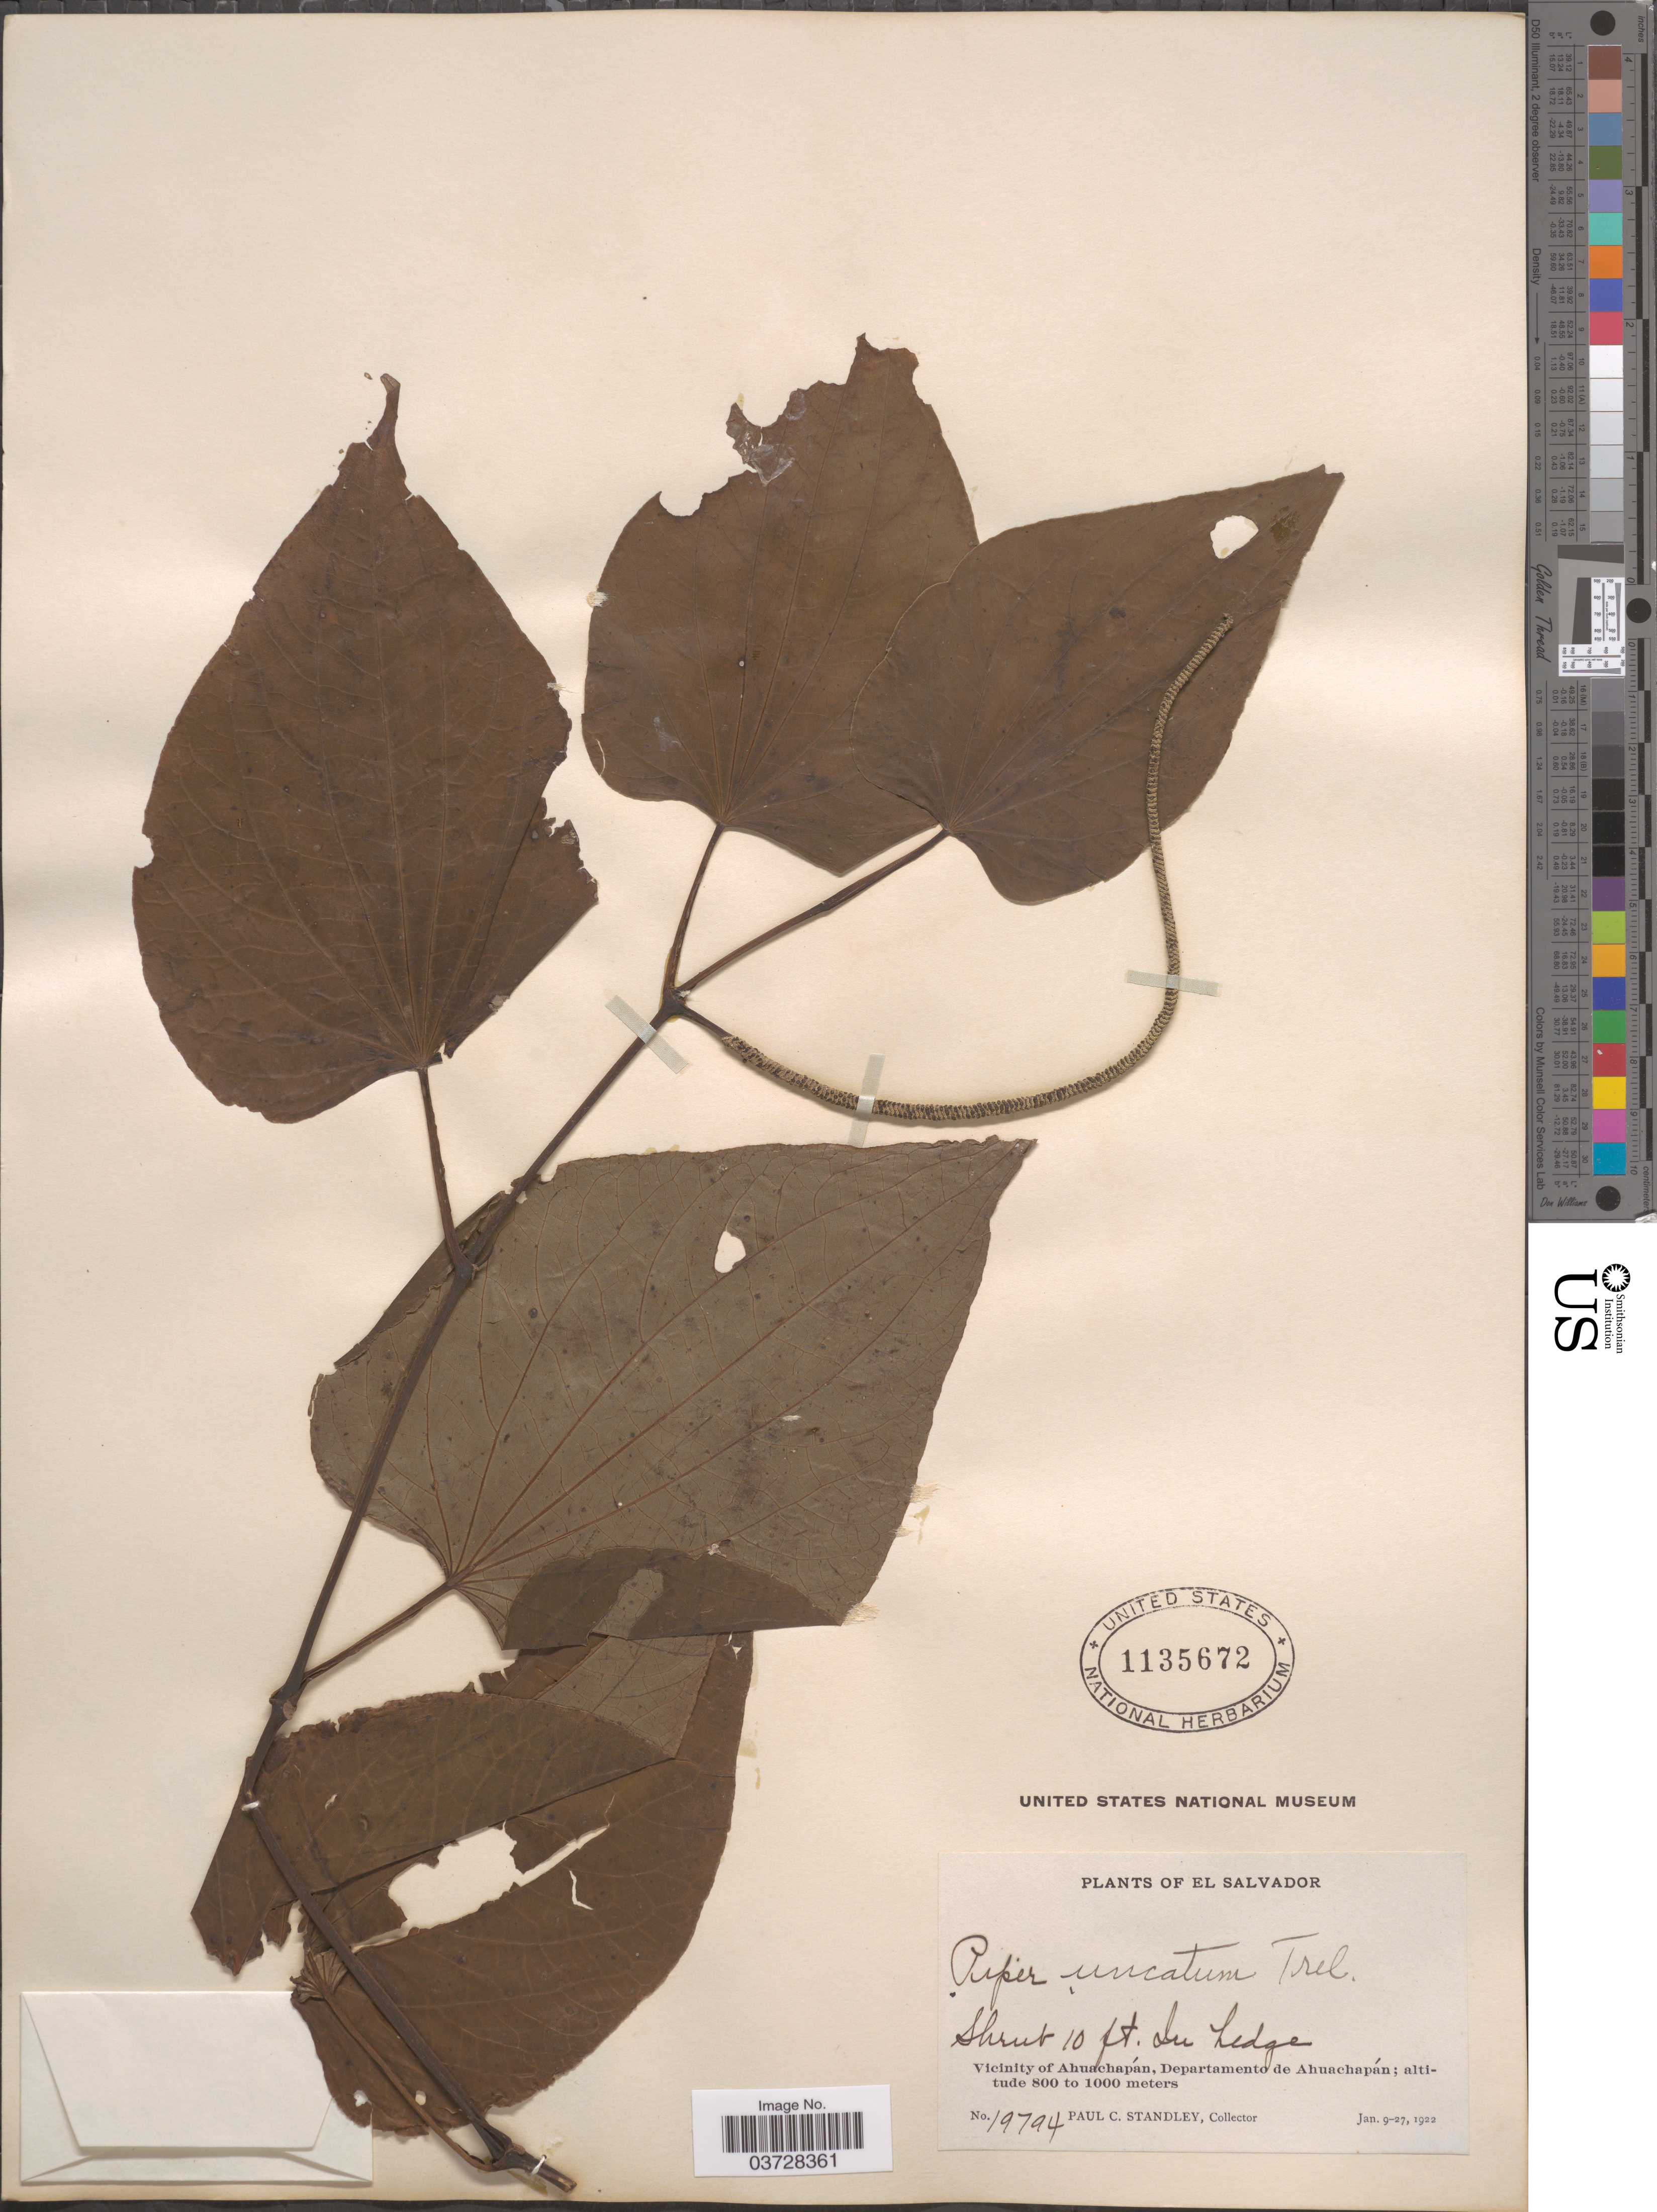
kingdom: Plantae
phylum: Tracheophyta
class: Magnoliopsida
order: Piperales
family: Piperaceae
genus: Piper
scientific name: Piper marginatum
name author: Jacq.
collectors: P. C. Standley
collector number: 19794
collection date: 1922-01-09/1922-01-27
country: El Salvador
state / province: Ahuachapan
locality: Vicinity of Ahuachapán, Departamento de Ahuachapán.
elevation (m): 800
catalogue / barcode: US 1135672